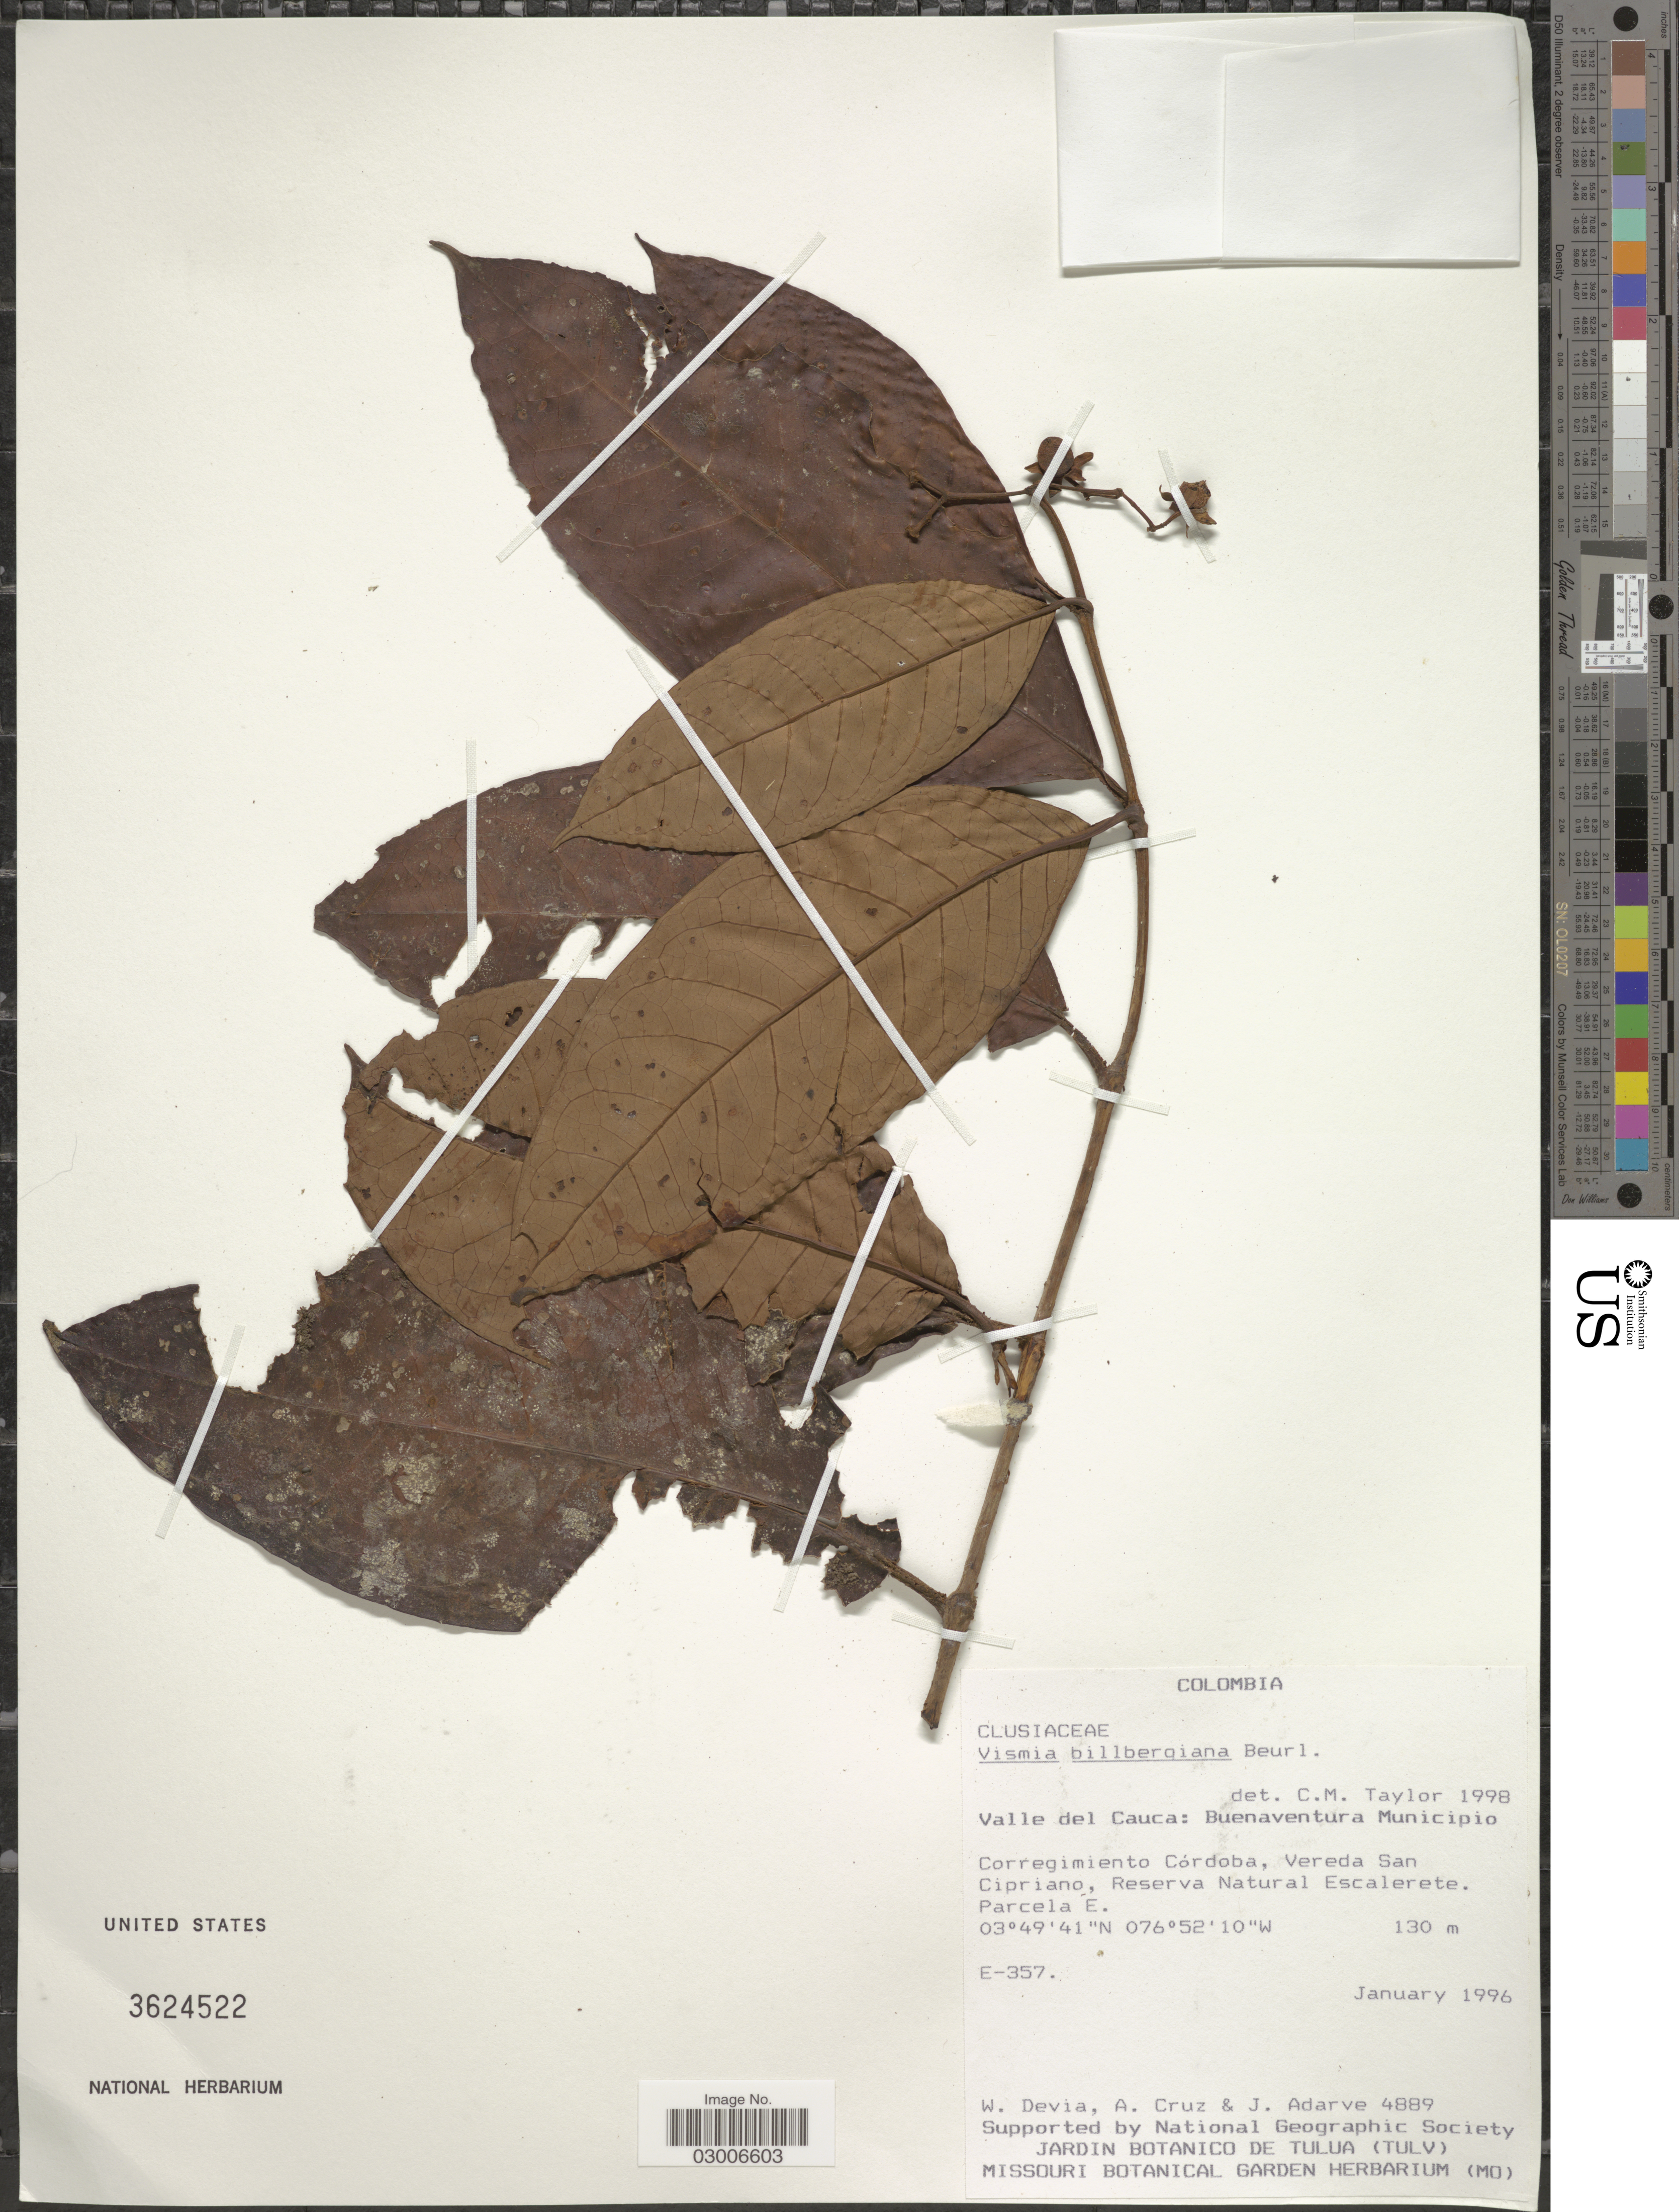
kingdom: Plantae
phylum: Tracheophyta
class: Magnoliopsida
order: Malpighiales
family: Hypericaceae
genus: Vismia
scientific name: Vismia billbergiana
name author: Beurl.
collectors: W. Devia, A. Cruz & J. B. Adarve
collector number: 4889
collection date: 1996-01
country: Colombia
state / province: Valle del Cauca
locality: Buenaventura Municipio, Corregimiento Córdoba, Vereda San Cipriano, Reserva Natural Escalerete, Parcela E.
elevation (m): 130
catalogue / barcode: US 3624522